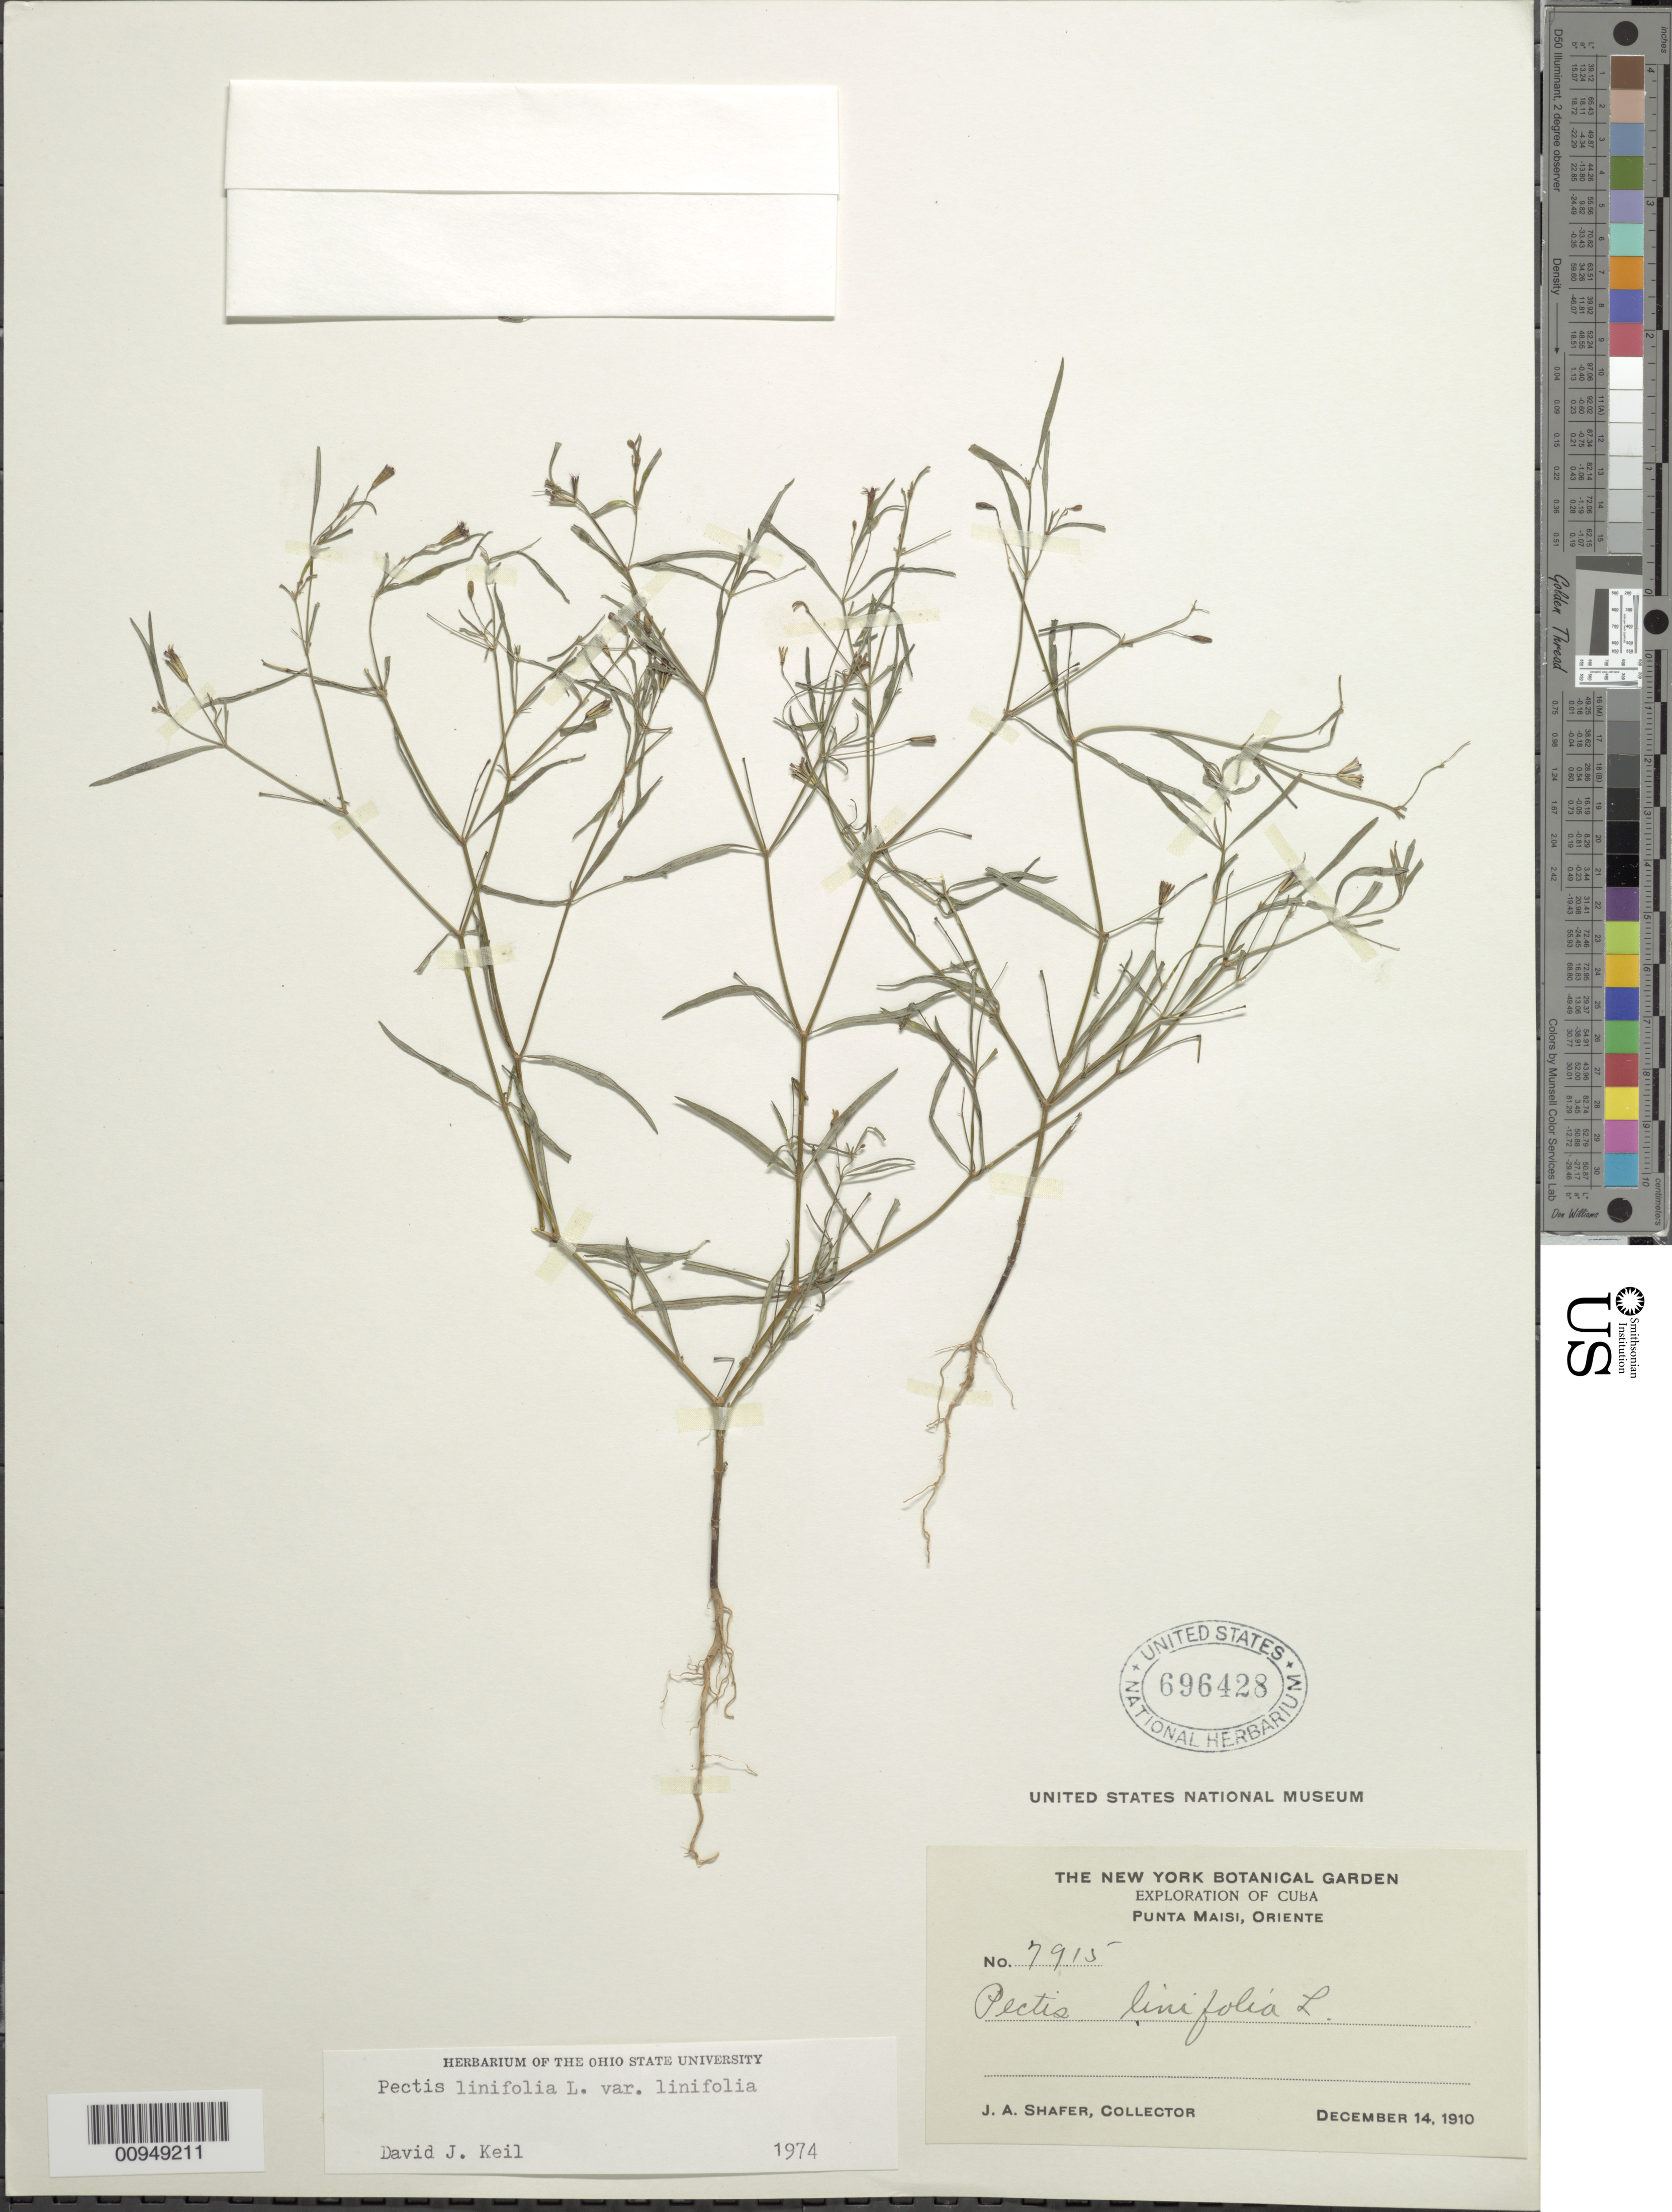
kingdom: Plantae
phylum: Tracheophyta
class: Magnoliopsida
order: Asterales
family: Asteraceae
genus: Pectis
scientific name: Pectis linifolia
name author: L.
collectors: J. A. Shafer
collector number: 7915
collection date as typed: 14 Dec 1910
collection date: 1910-12-14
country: Cuba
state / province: Oriente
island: Cuba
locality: Punta Maisi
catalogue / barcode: US 696428